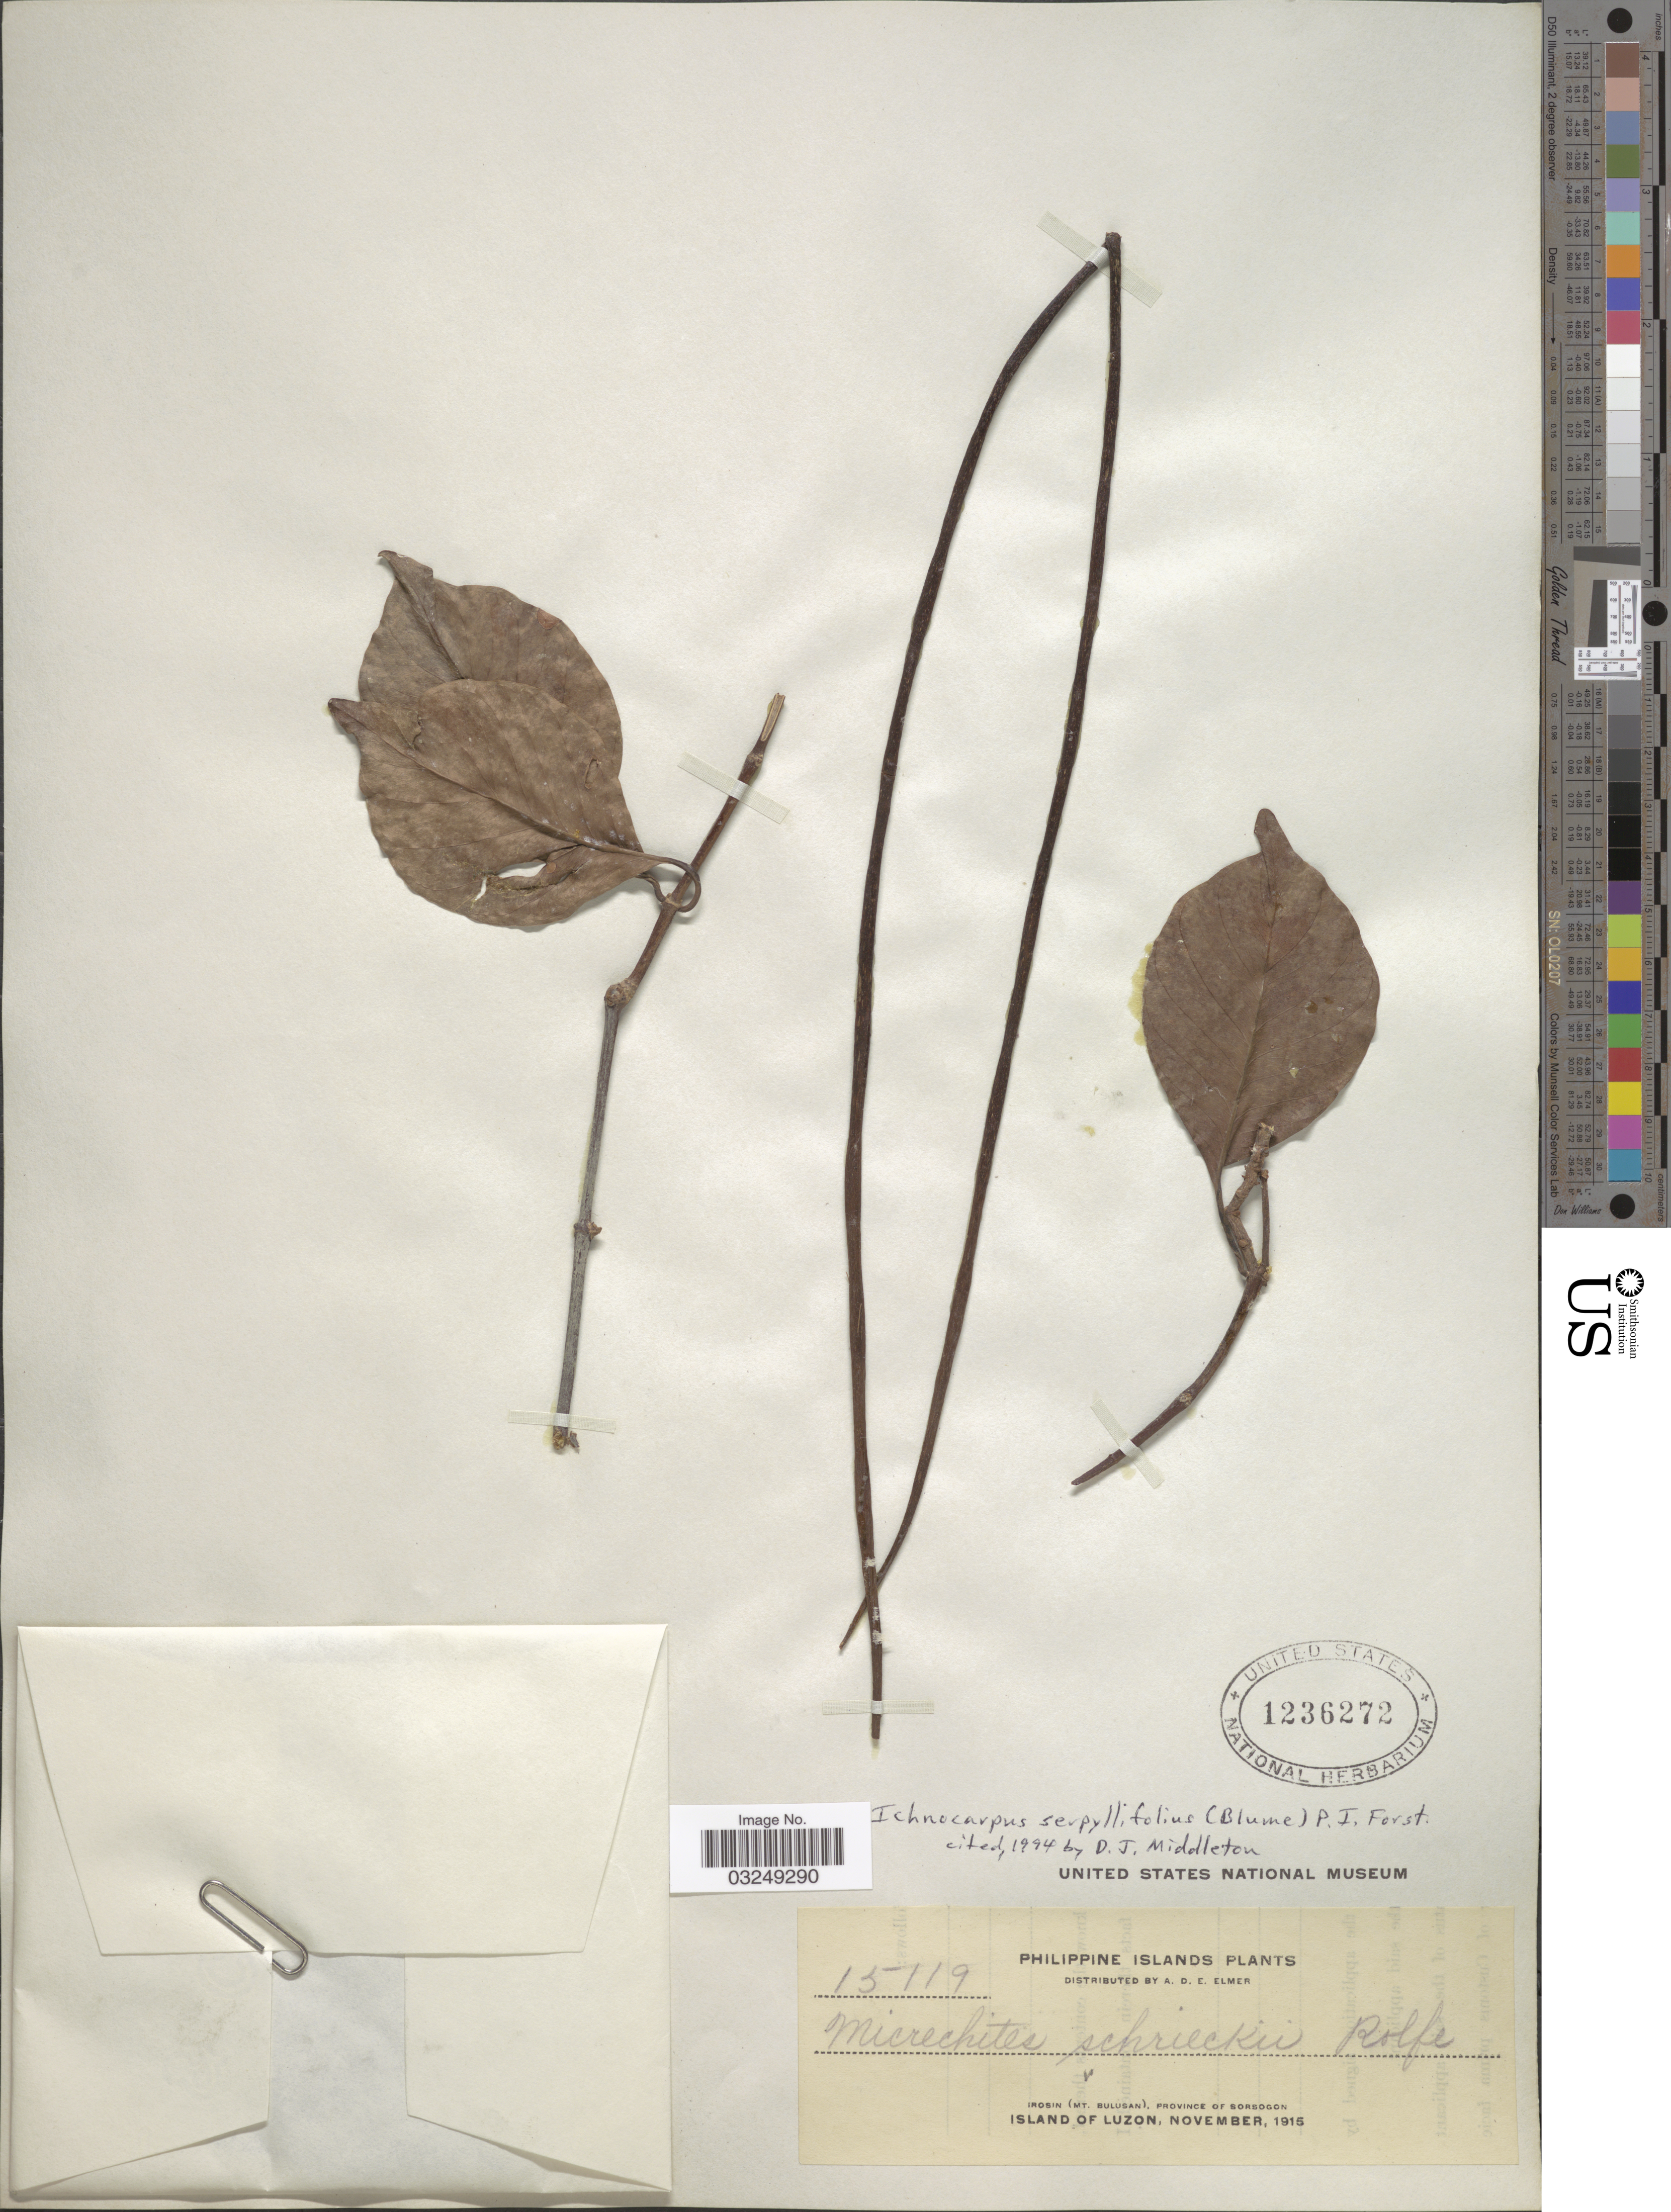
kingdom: Plantae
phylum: Tracheophyta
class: Magnoliopsida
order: Gentianales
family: Apocynaceae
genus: Ichnocarpus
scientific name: Ichnocarpus serpyllifolius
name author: (Blume) P.I. Forst.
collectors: A. D. E. Elmer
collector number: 15119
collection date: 1915-11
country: Philippines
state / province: Bicol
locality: Philippine Islands. Irosin (Mt. Bulusan), Province of Sorsogon. Island of Luzon.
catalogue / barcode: US 1236272